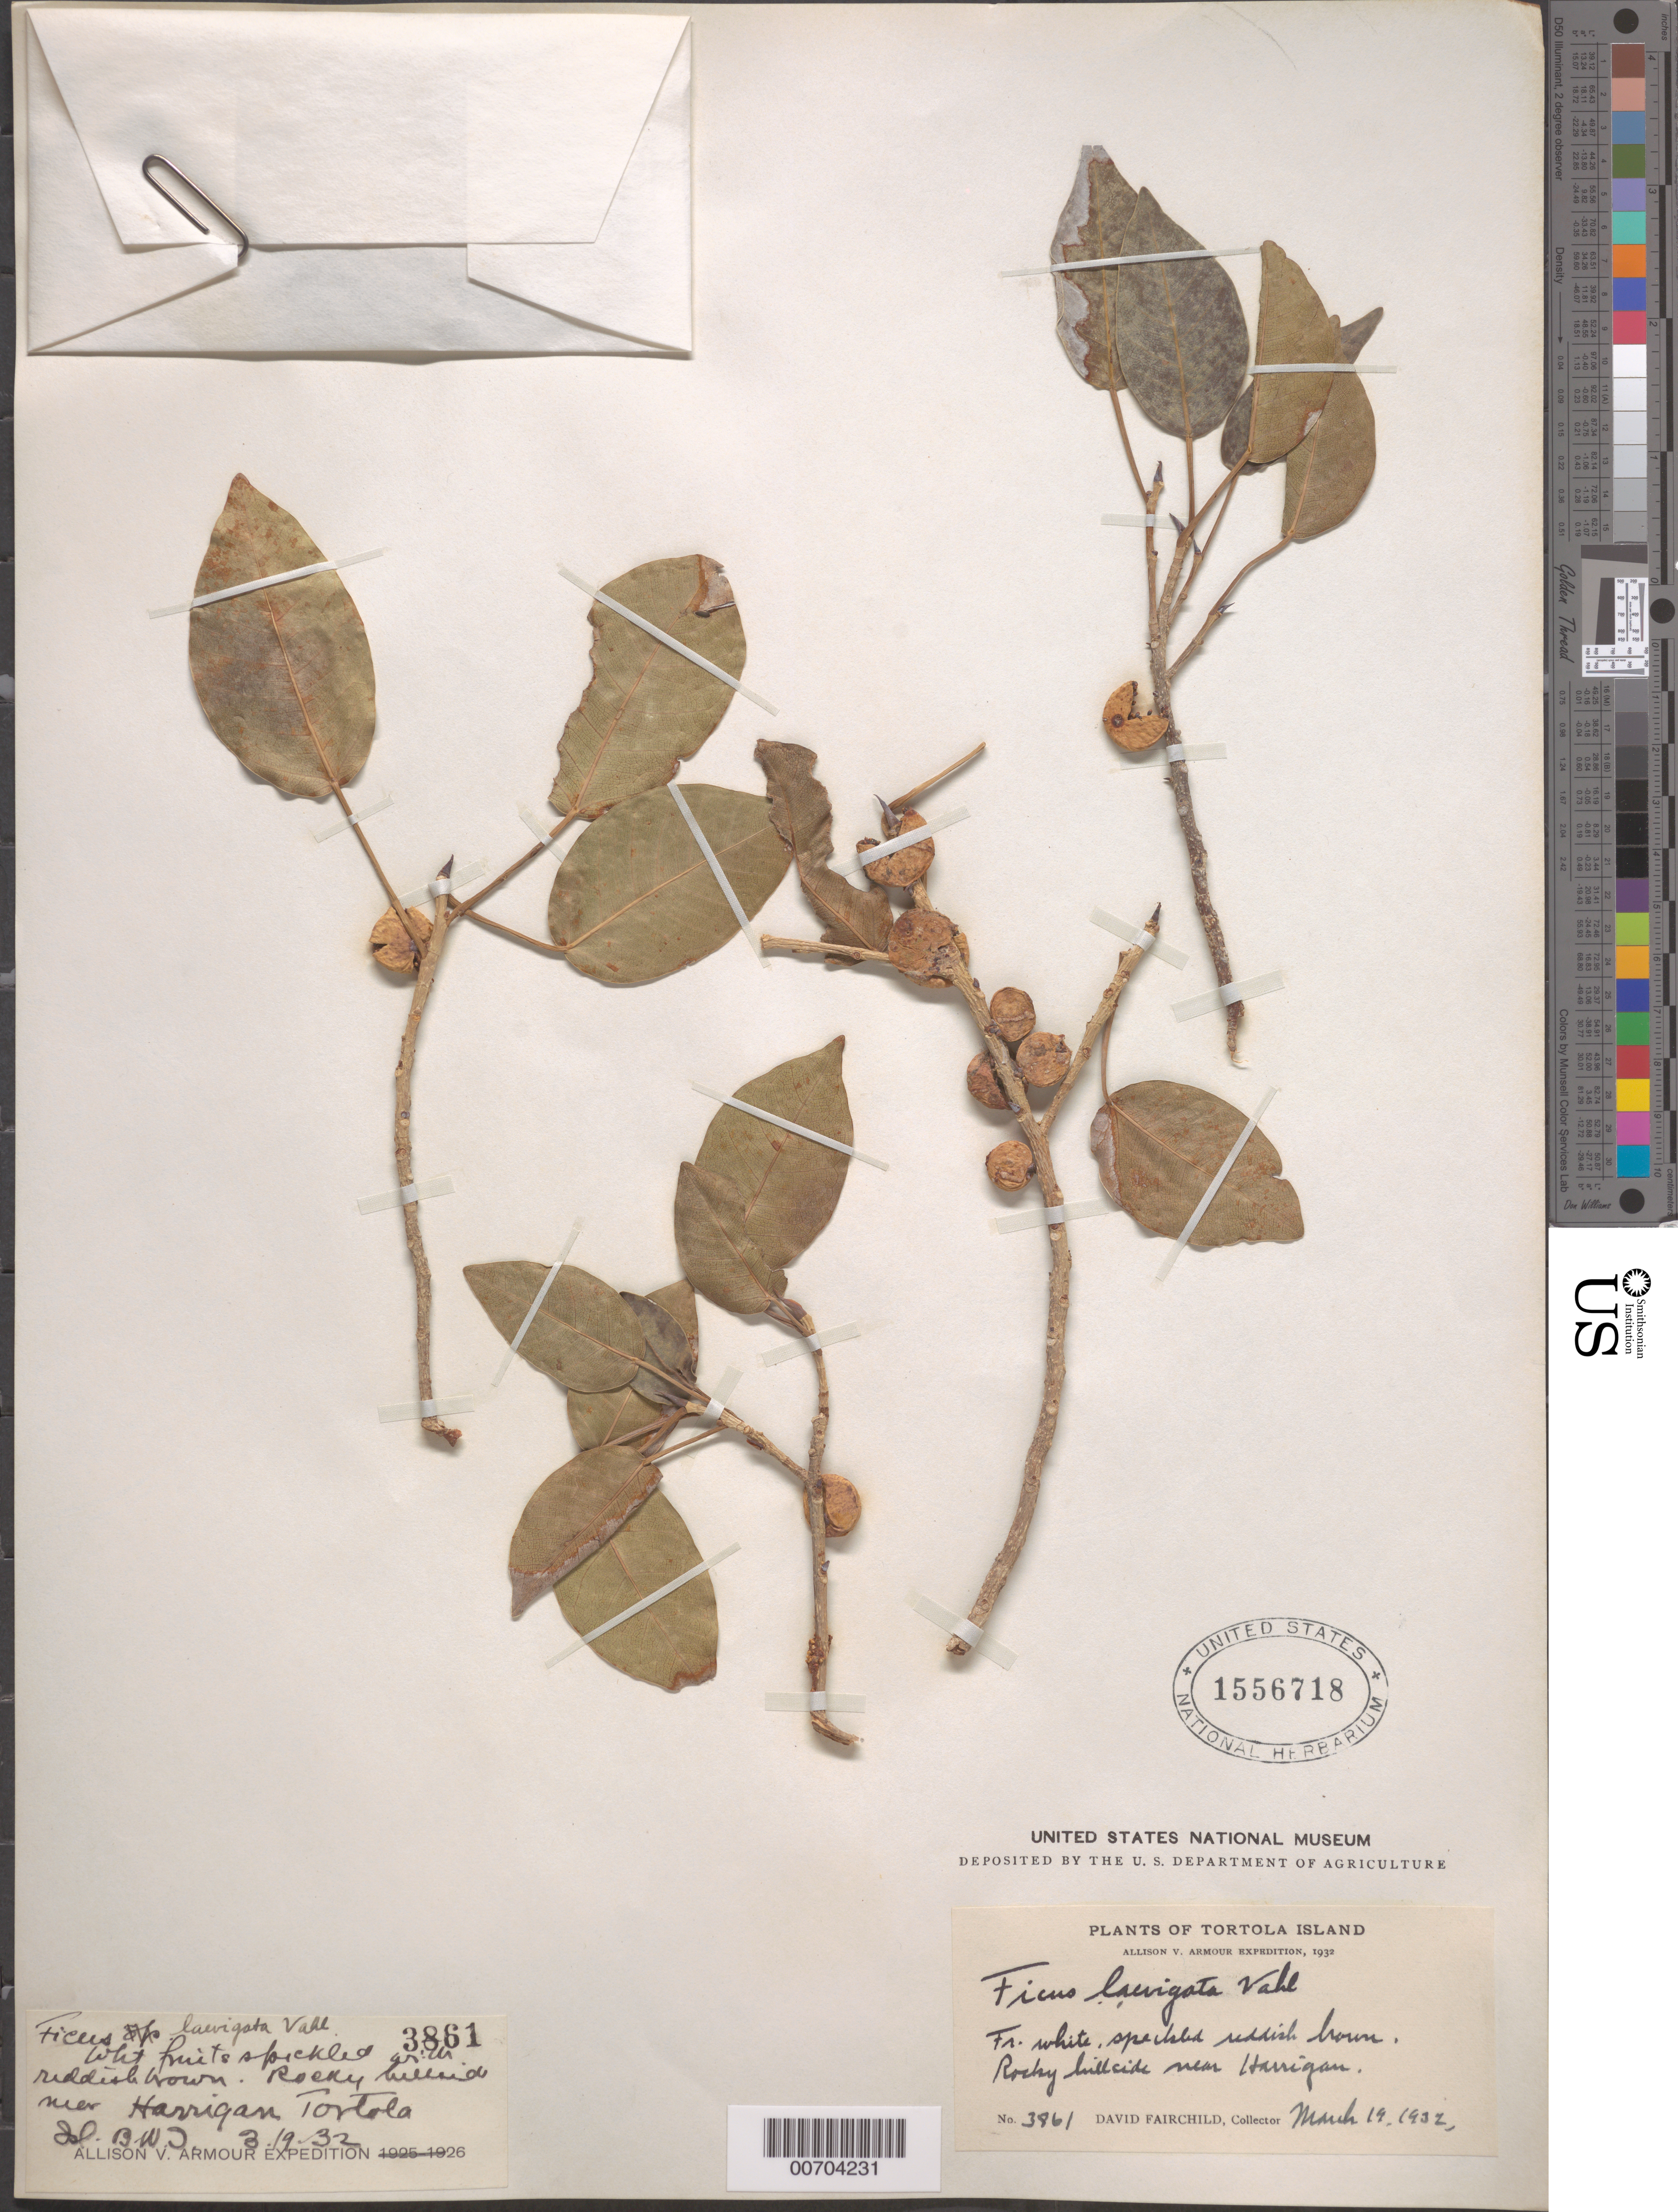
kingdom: Plantae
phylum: Tracheophyta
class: Magnoliopsida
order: Rosales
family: Moraceae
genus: Ficus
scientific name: Ficus laevigata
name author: Vahl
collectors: D. Fairchild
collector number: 3861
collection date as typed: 19 Mar 1932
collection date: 1932-03-19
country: British Virgin Islands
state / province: Tortola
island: Tortola Island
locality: Harrigan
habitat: Rocky hillside near Harrigan.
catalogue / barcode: US 1556718